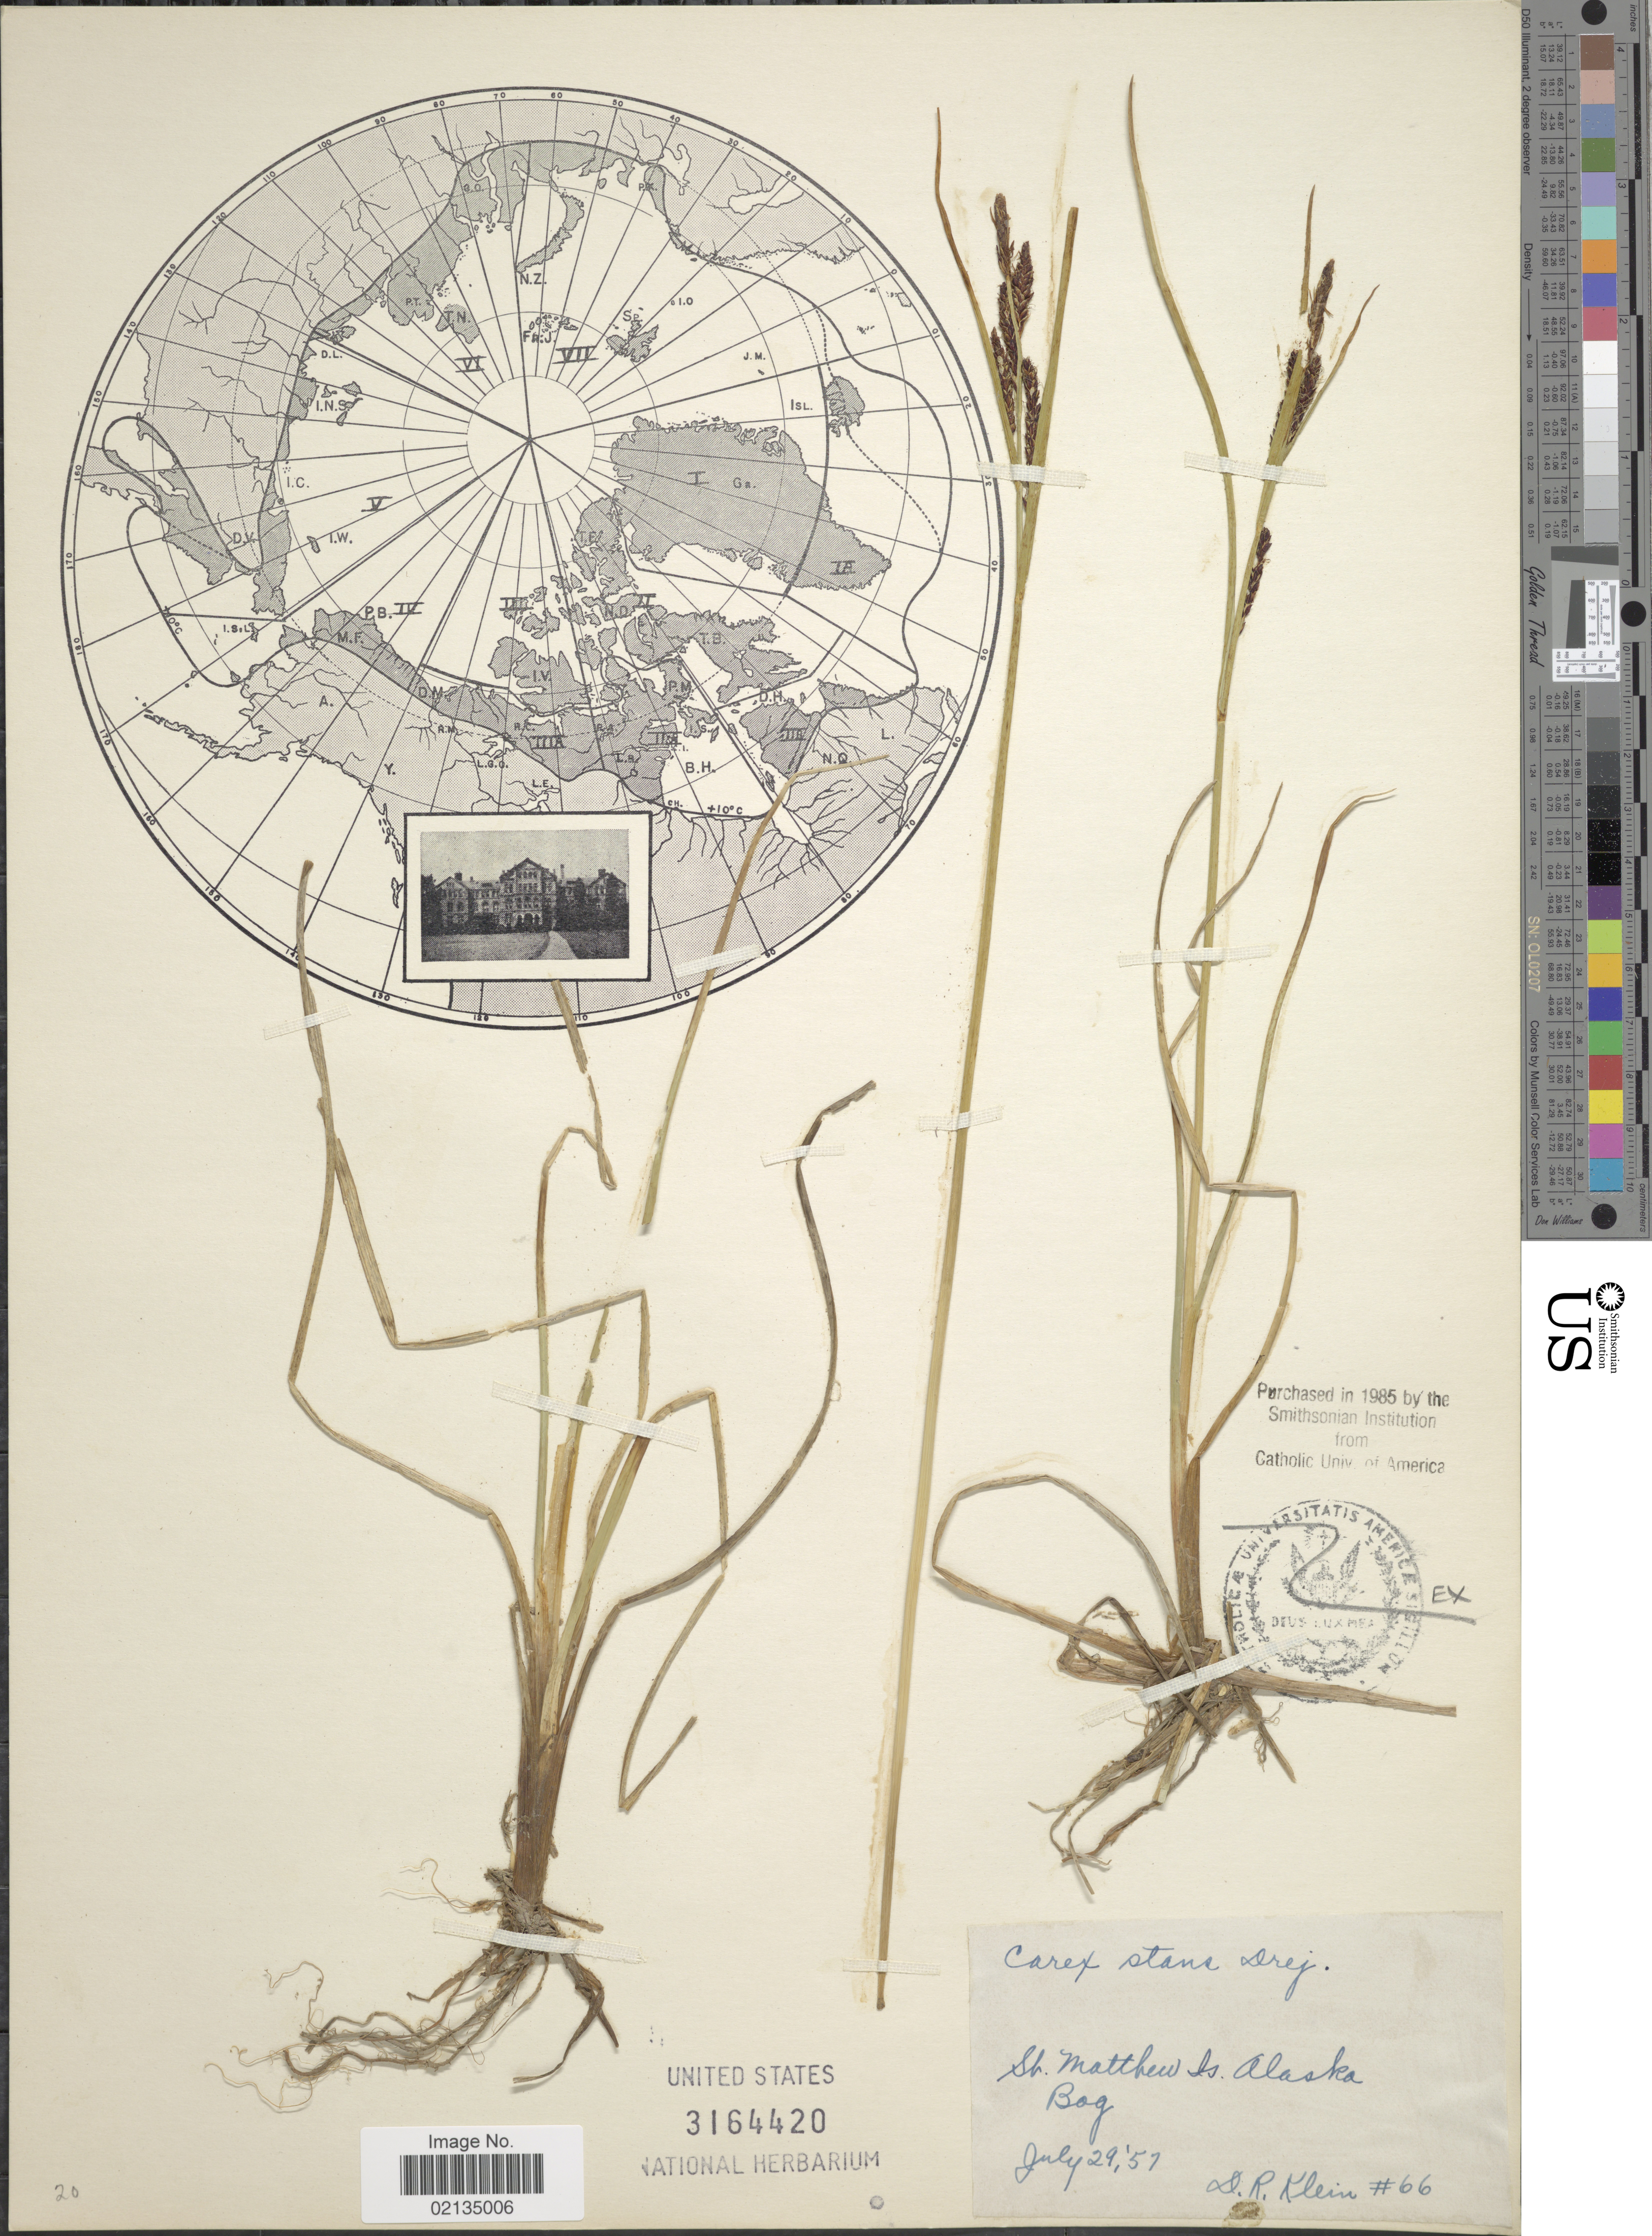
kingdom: Plantae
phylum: Tracheophyta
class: Liliopsida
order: Poales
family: Cyperaceae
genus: Carex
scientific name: Carex aquatilis var. minor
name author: Boott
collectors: D. Klein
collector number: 66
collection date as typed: Transcribed d/m/y: 29/7/57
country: United States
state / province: Alaska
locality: St. Matthew Is. Alaska. Bog.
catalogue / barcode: US 3164420